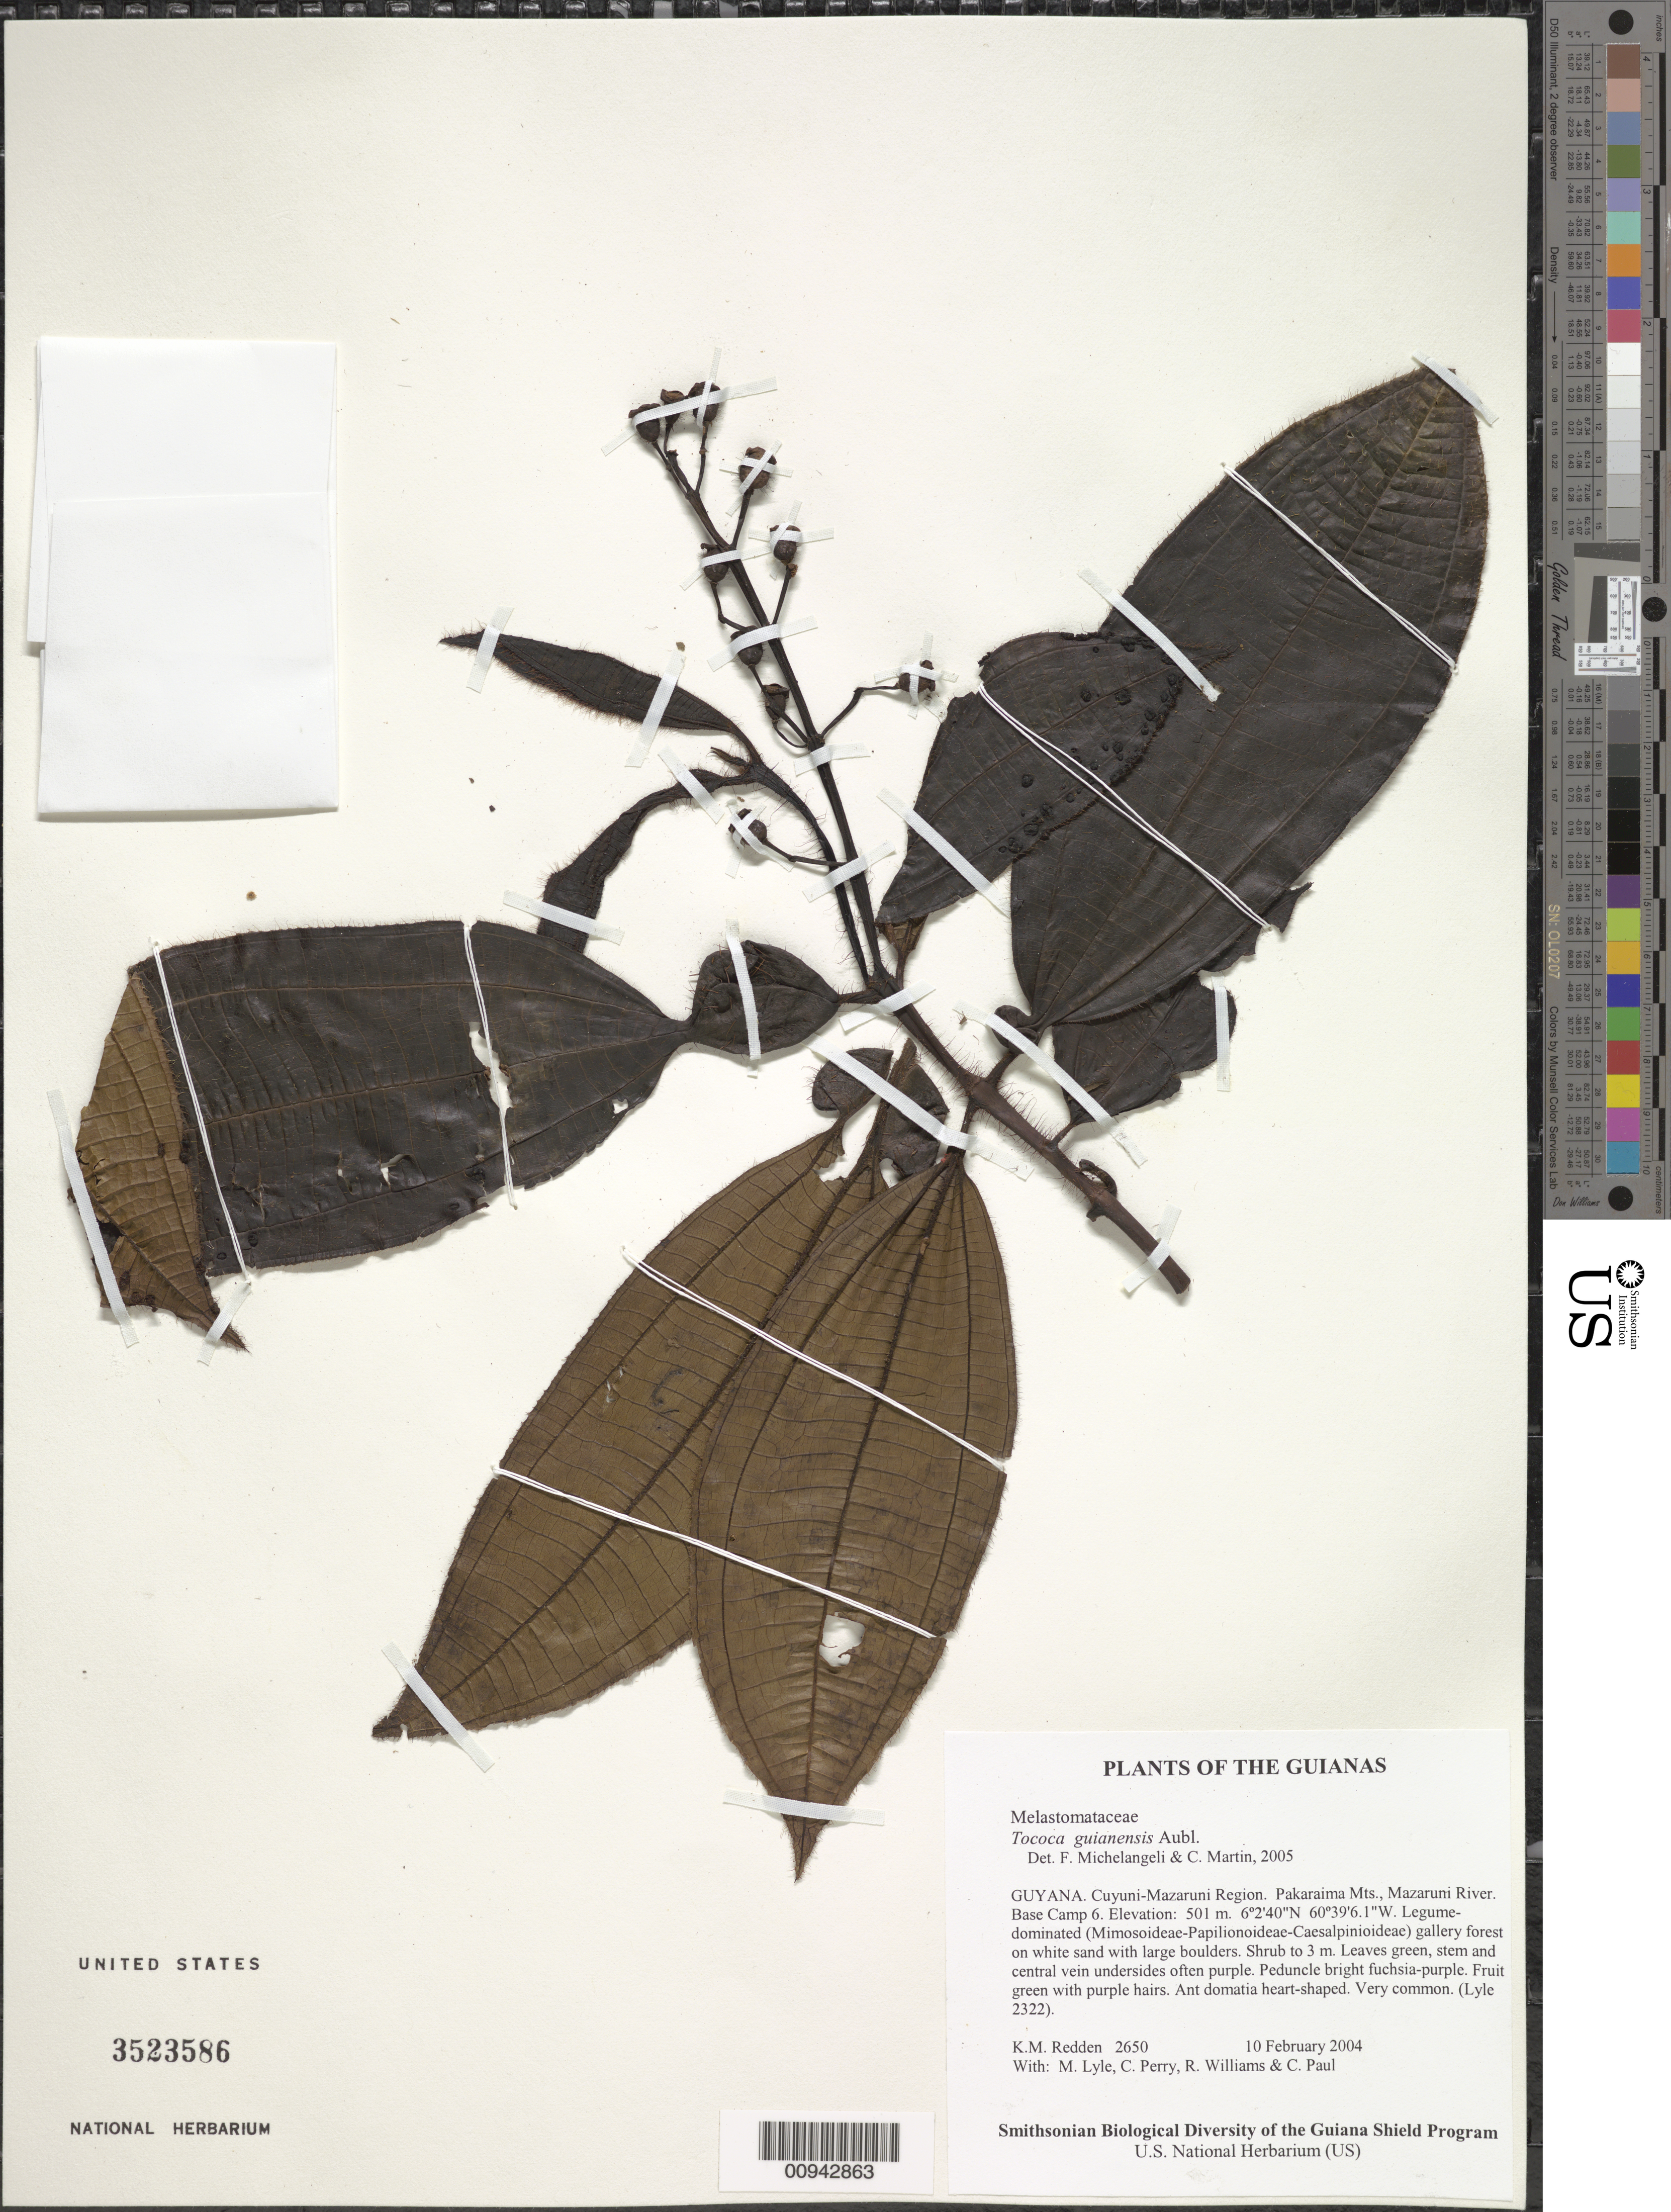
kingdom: Plantae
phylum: Tracheophyta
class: Magnoliopsida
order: Myrtales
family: Melastomataceae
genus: Tococa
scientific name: Tococa guianensis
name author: Aubl.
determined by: Michelangeli, F. A.; Martin, C.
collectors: K. M. Redden, M. Lyle, C. Perry, R. Williams & C. Paul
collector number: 2650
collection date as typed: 10 February 2004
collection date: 2004-02-10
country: Guyana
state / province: Cuyuni-Mazaruni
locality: Pakaraima Mts., Mazaruni River. Base Camp 6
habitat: Legume-dominated (Mimosoideae-Papilionoideae-Caesalpinioideae) gallery forest on white sand with large boulders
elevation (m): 501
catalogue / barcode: US 3523586